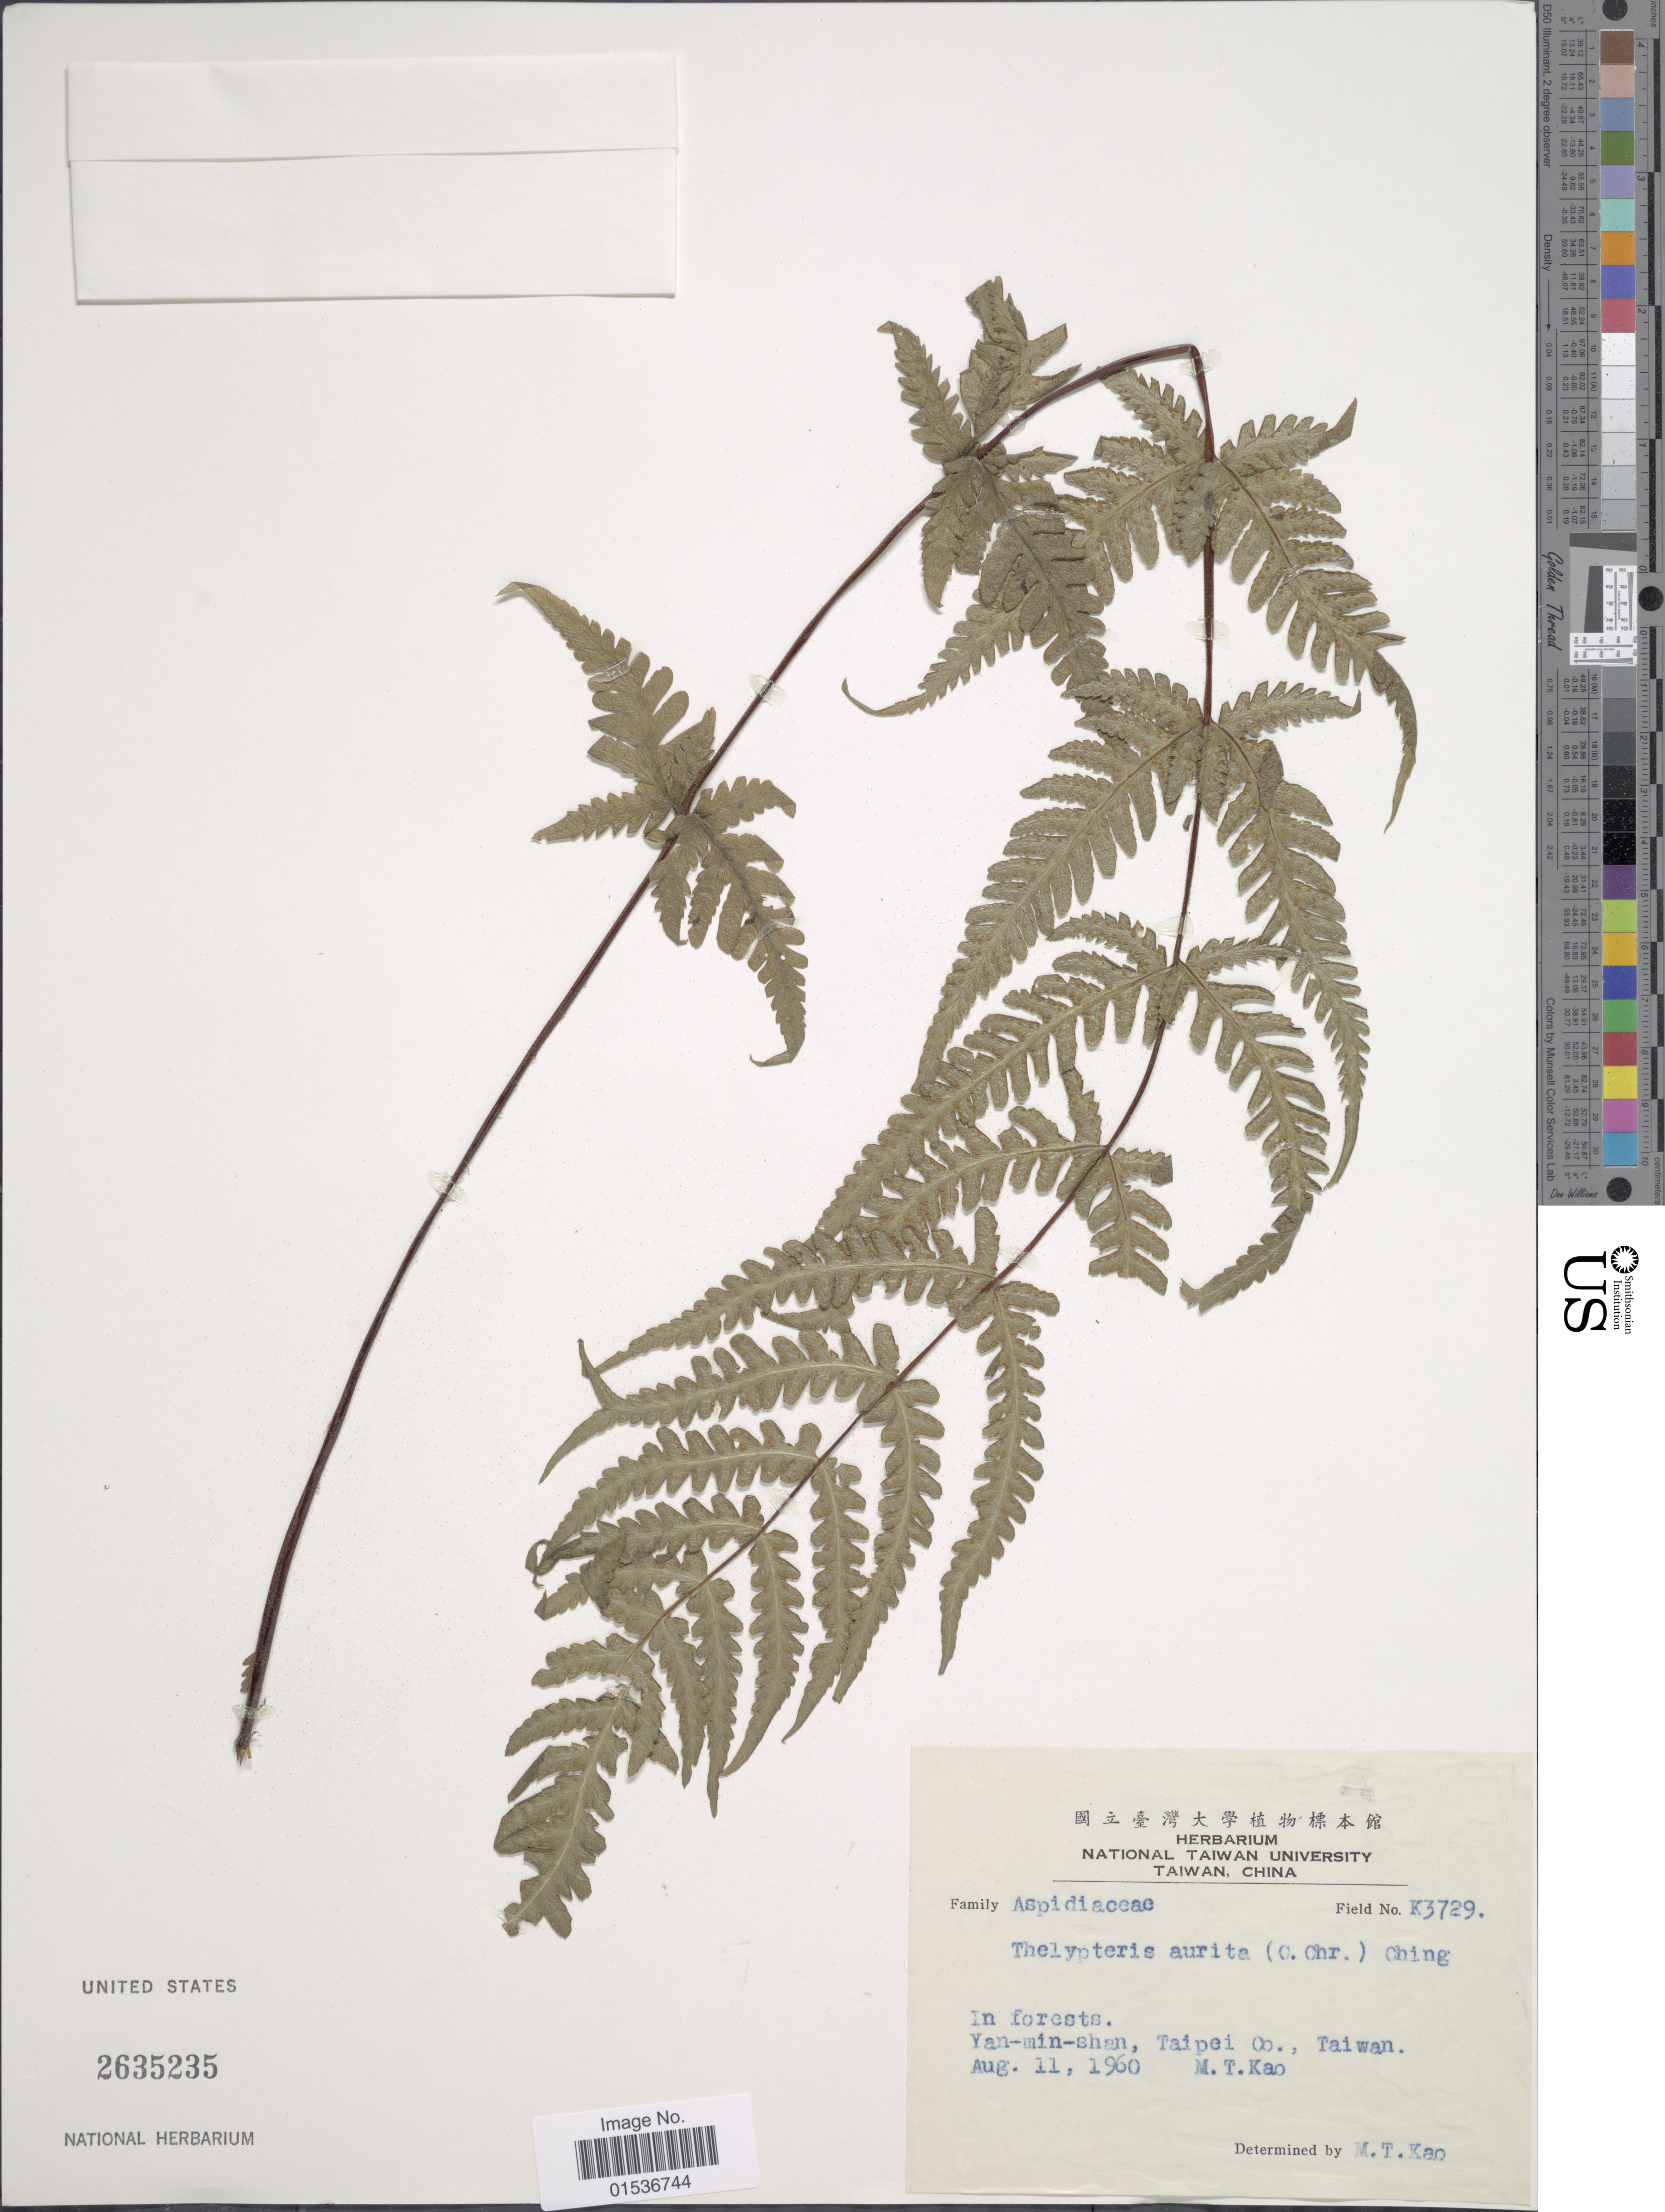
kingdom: Plantae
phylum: Tracheophyta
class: Polypodiopsida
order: Polypodiales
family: Thelypteridaceae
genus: Pseudophegopteris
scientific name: Pseudophegopteris aurita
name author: (Hook.) Ching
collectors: M. T. Kao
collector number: K3729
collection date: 1960-08-11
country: Taiwan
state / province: Taipei City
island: Taiwan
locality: Yan-min-shan, Taipei Co., Taiwan.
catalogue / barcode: US 2635235